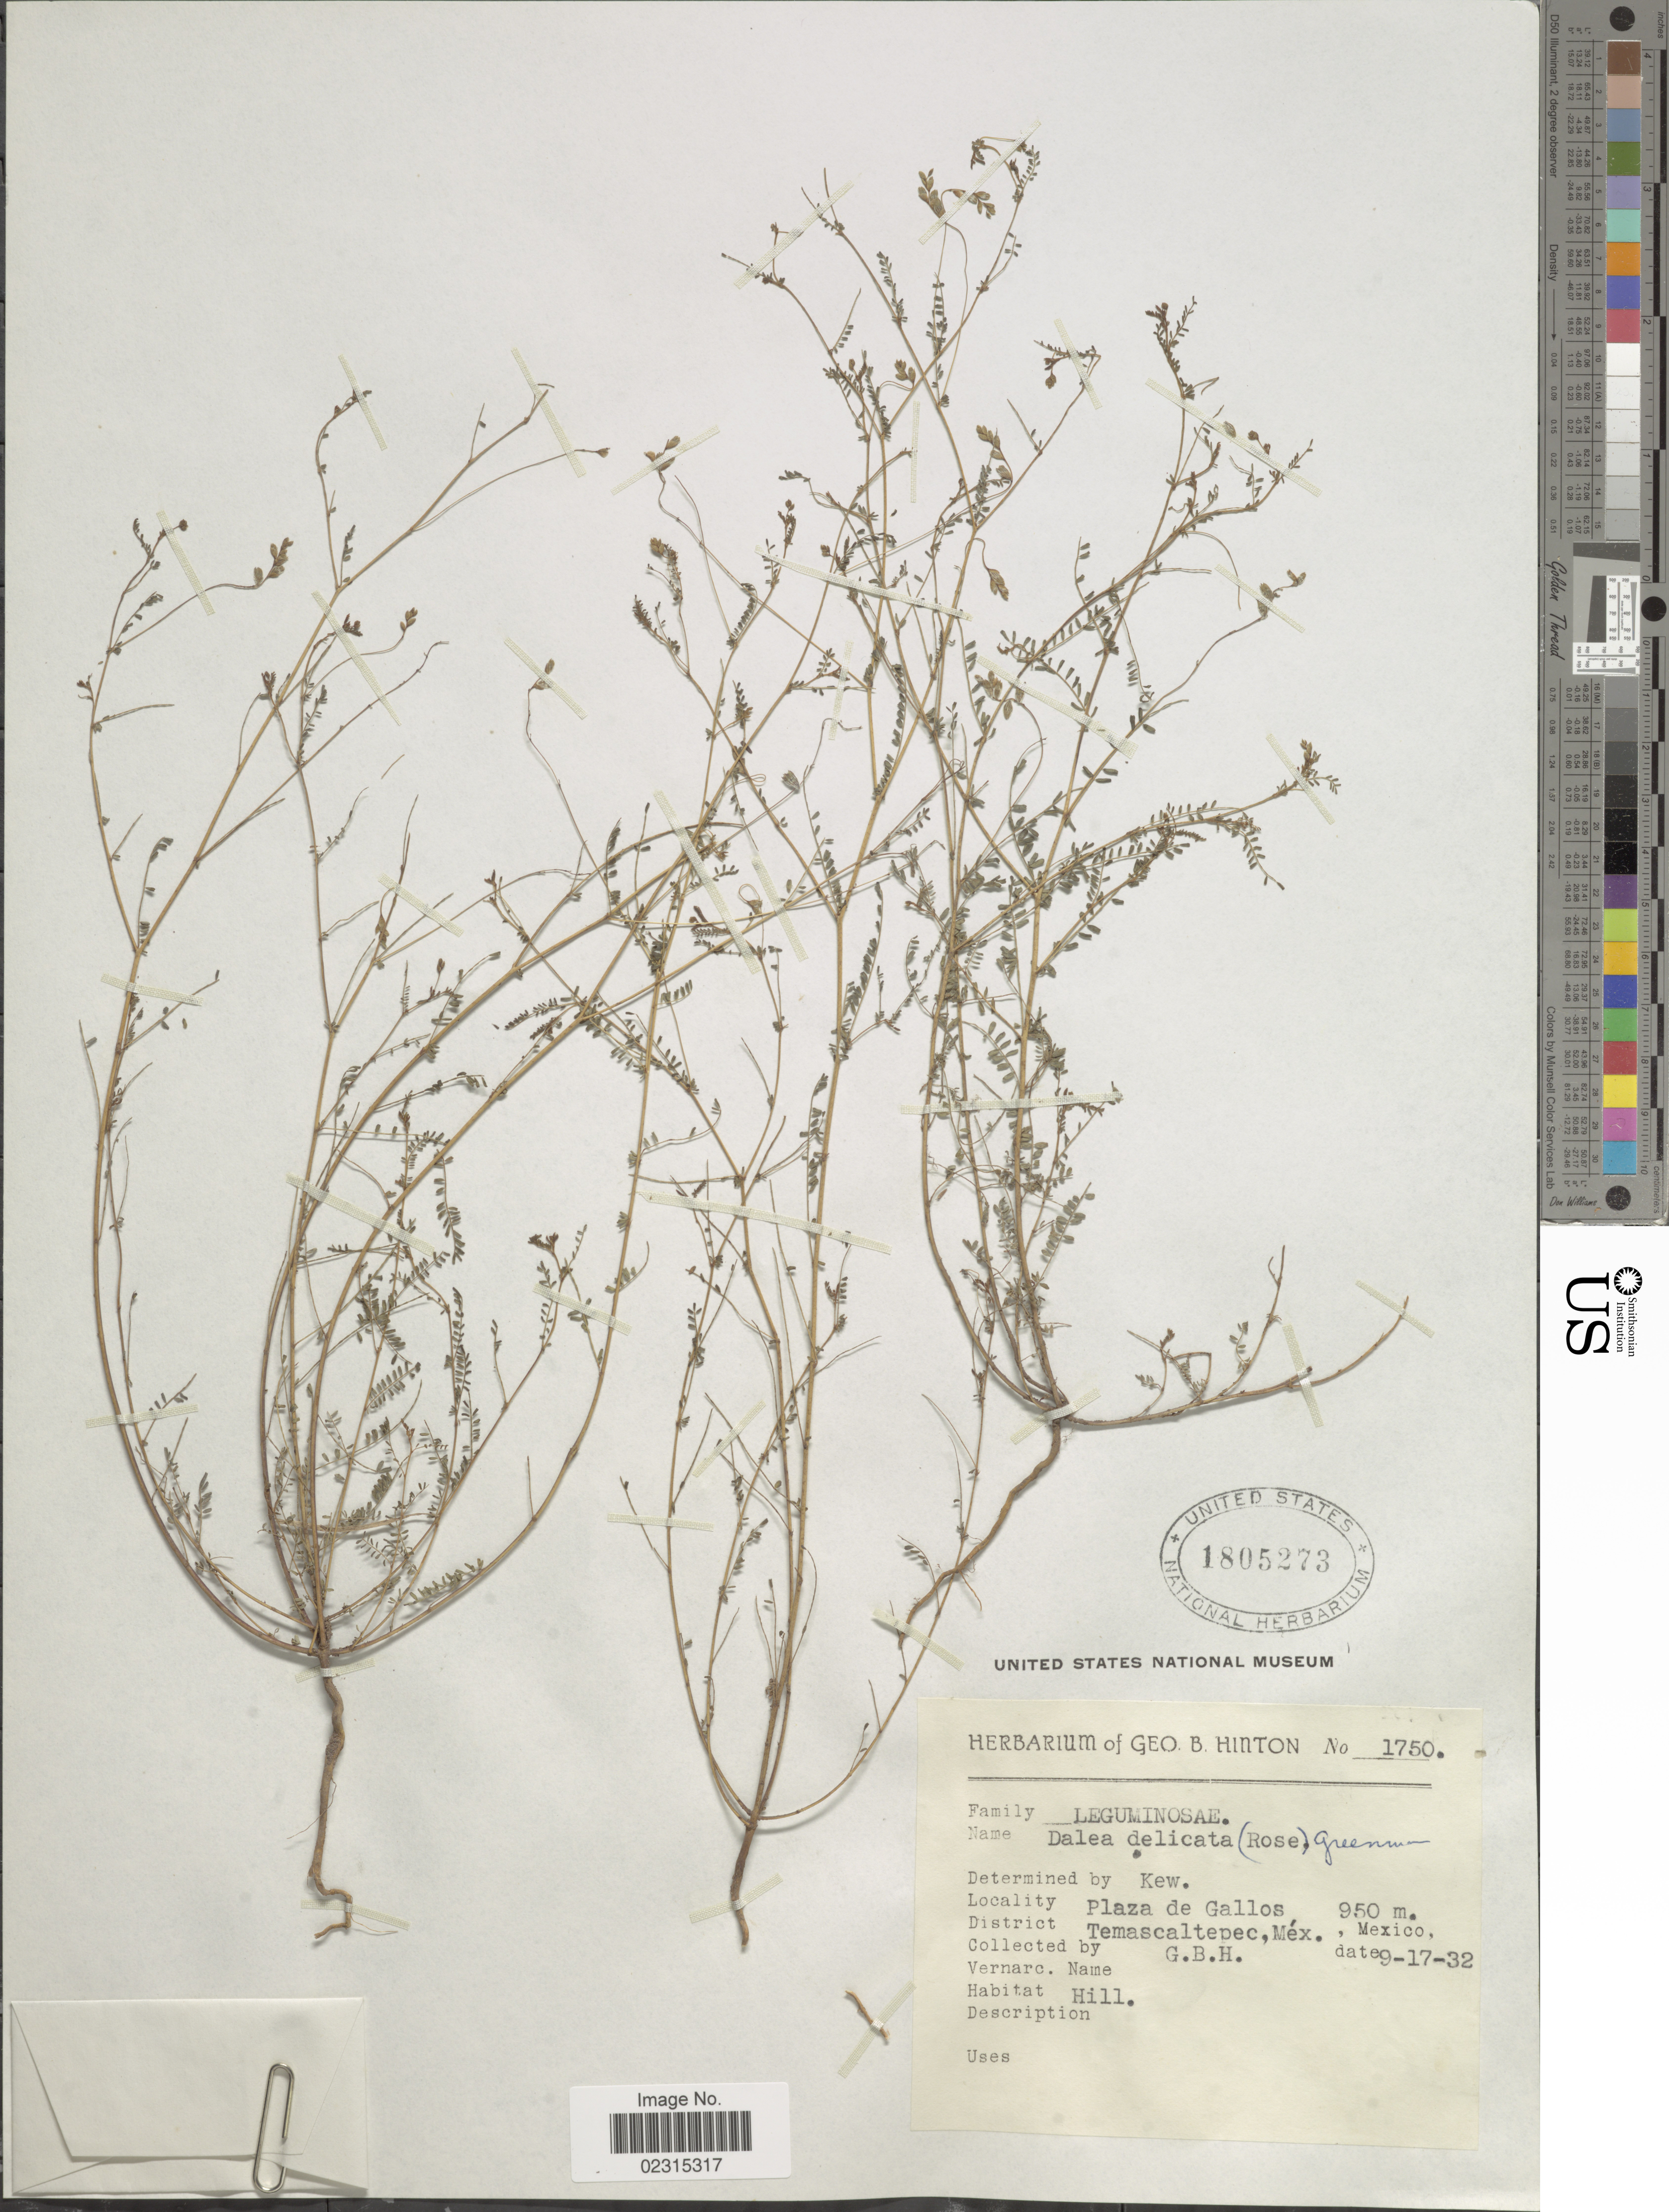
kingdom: Plantae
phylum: Tracheophyta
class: Magnoliopsida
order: Fabales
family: Fabaceae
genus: Marina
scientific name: Marina gracilis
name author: Liebm.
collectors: G. B. Hinton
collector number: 1750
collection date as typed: Transcribed d/m/y: 17/9/32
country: Mexico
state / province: México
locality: Plaza de Gallos, District Temascaltepec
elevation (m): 950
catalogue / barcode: US 1805273